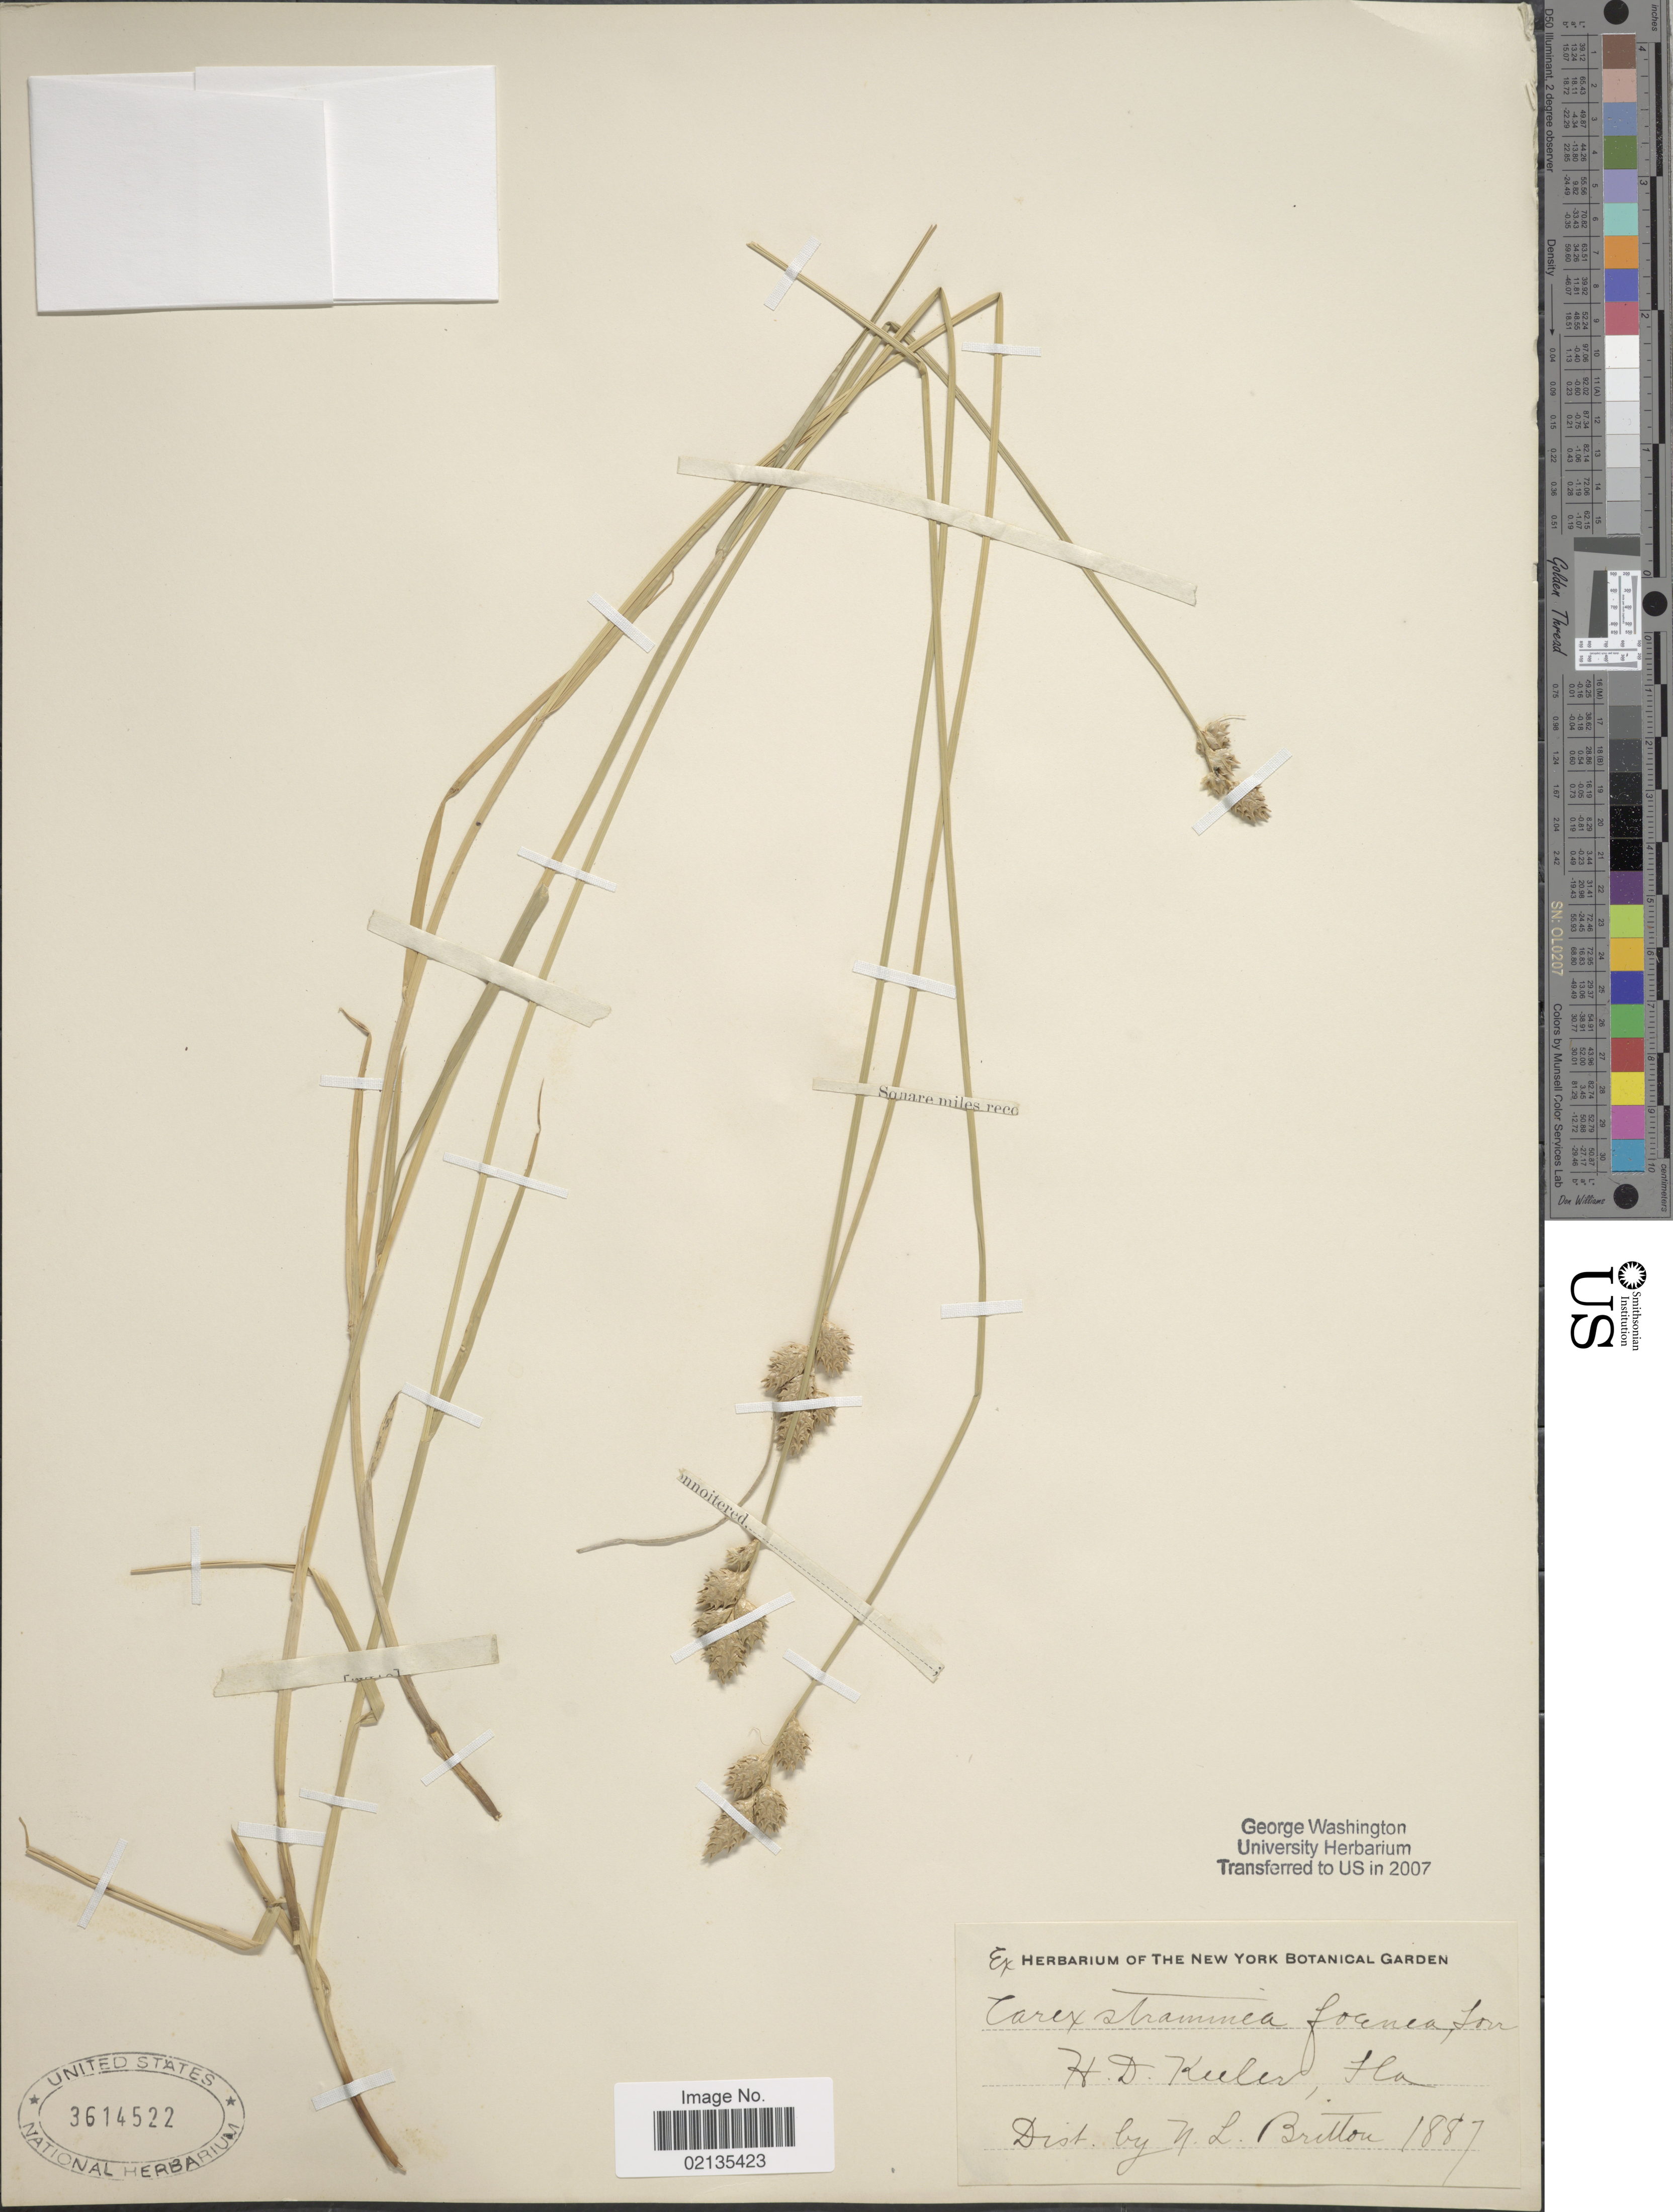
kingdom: Plantae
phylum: Tracheophyta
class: Liliopsida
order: Poales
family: Cyperaceae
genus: Carex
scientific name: Carex longii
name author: Mack.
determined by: Reznicek, A.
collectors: H. Keeler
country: United States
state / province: Florida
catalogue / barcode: US 3614522